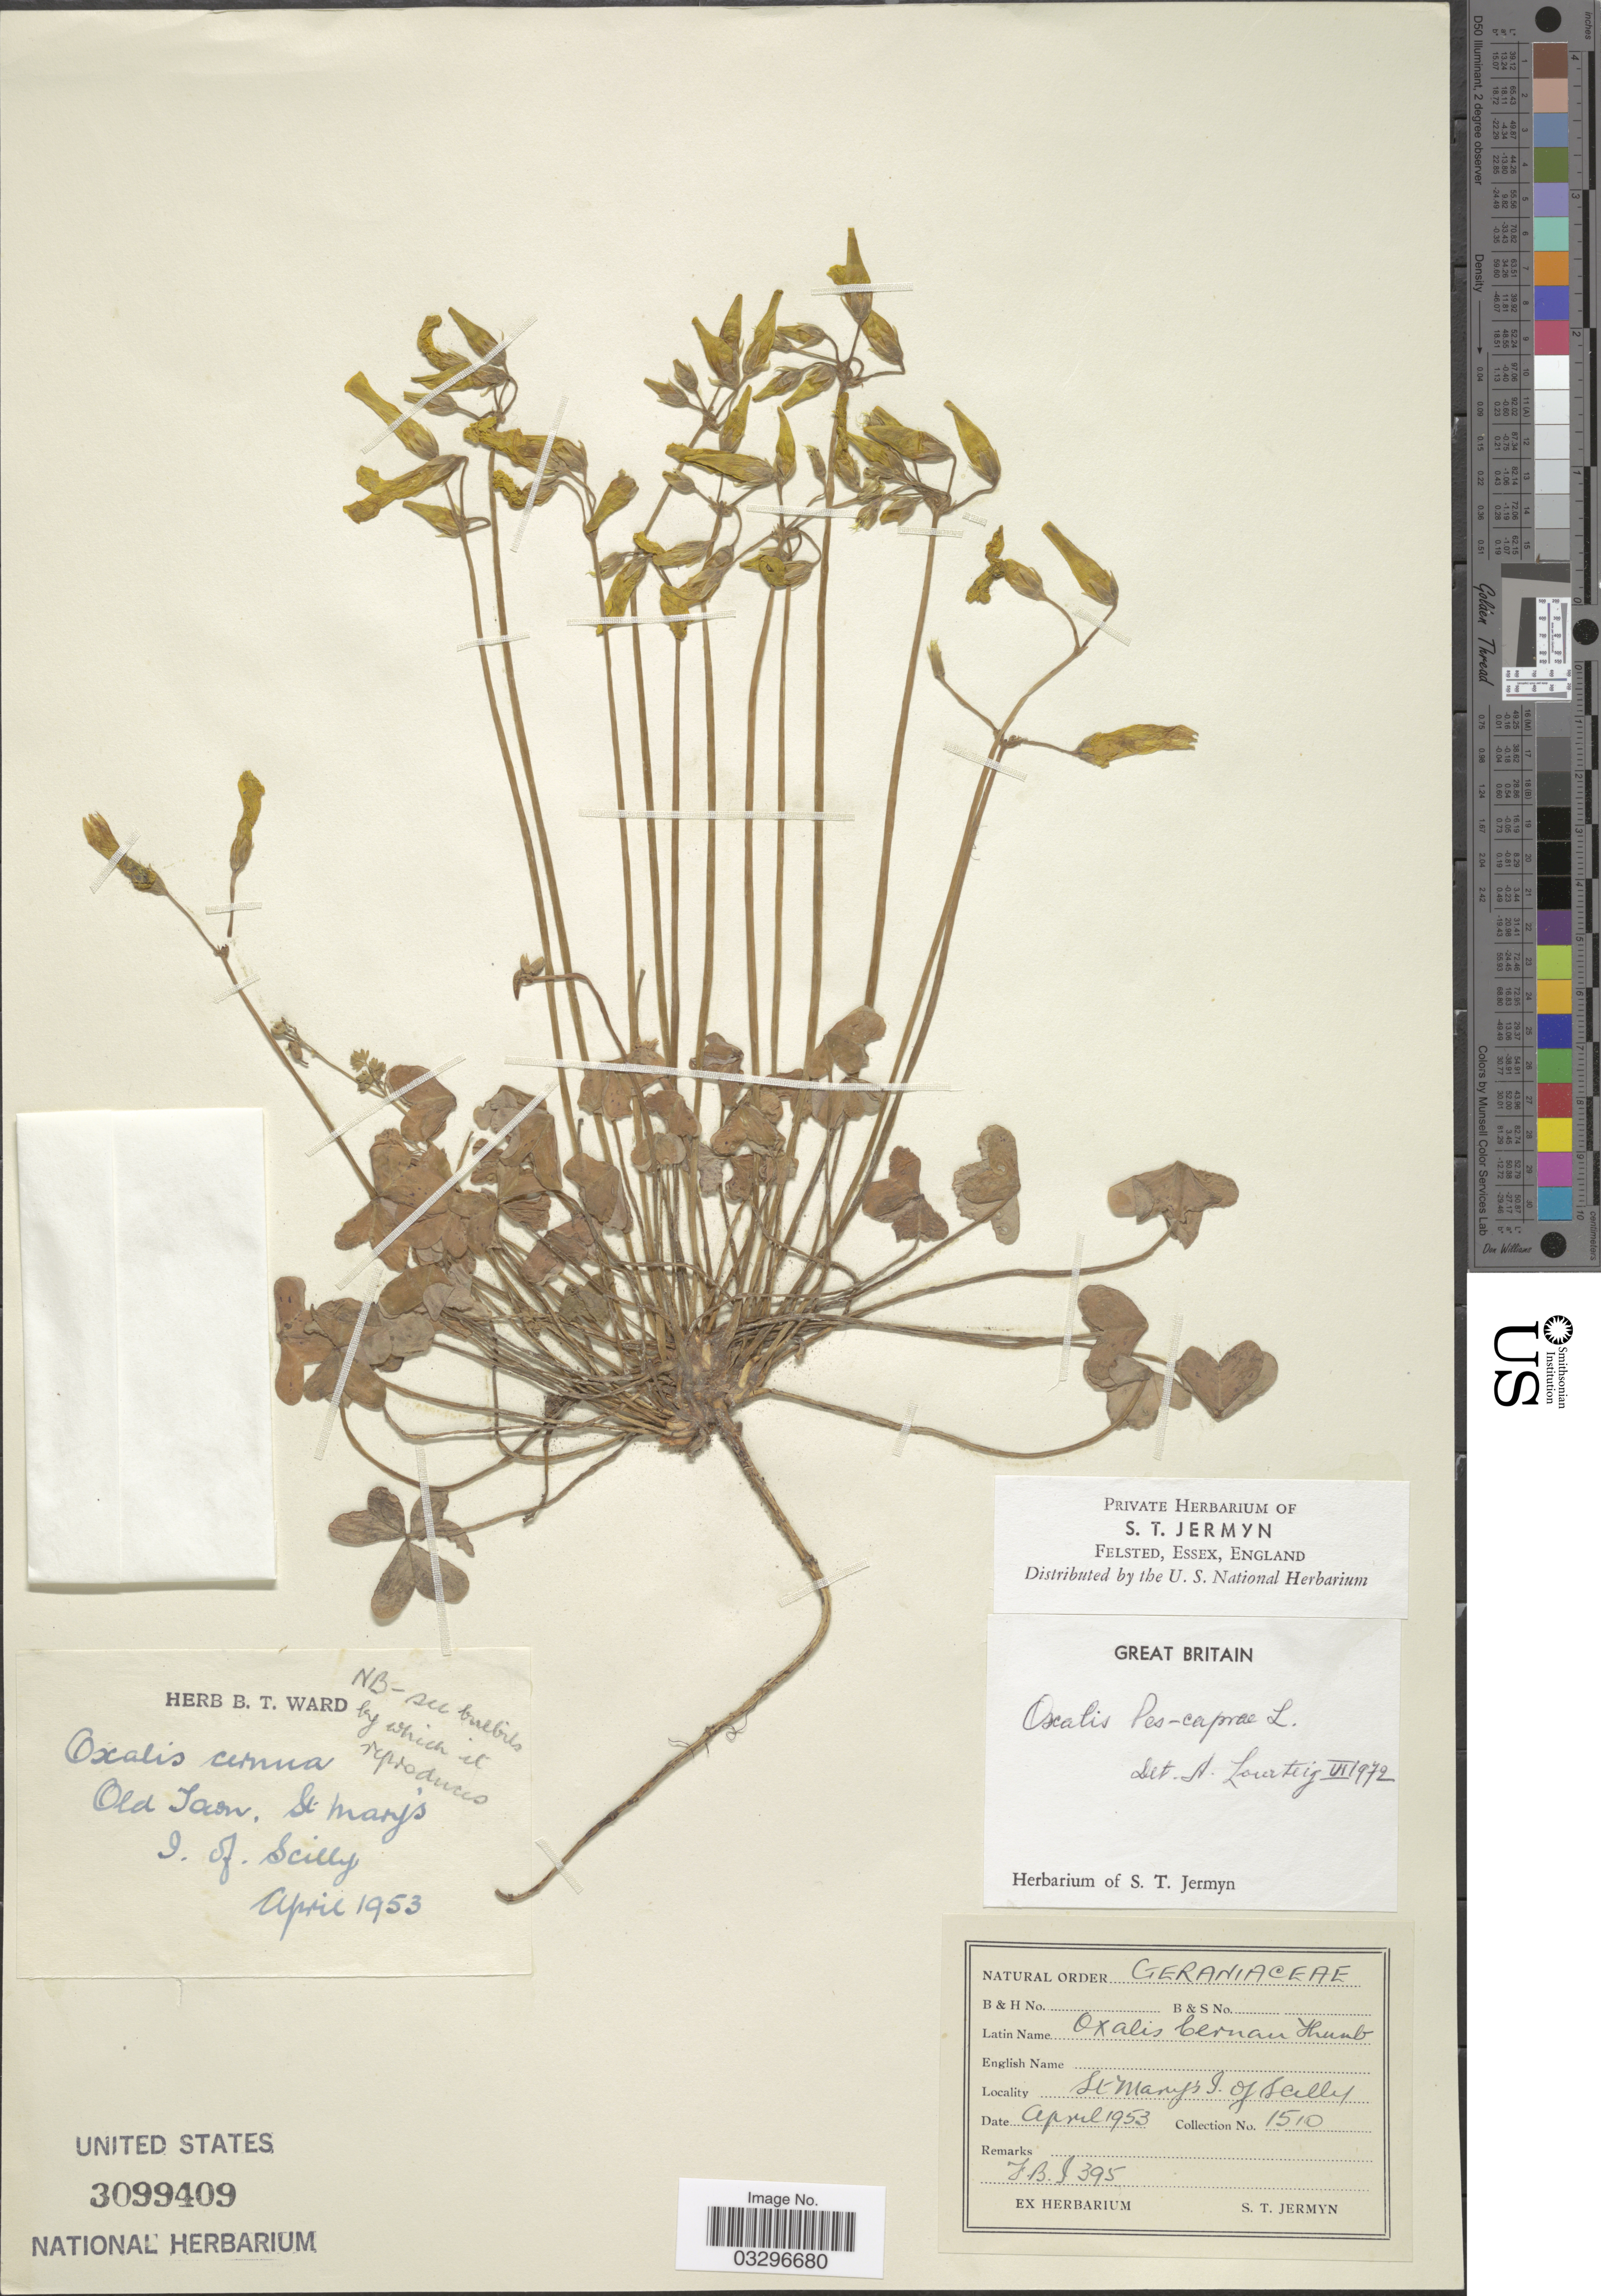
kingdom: Plantae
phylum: Tracheophyta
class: Magnoliopsida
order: Oxalidales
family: Oxalidaceae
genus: Oxalis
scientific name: Oxalis pes-caprae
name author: L.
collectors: S. Jermyn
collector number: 1510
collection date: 1953-04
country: United Kingdom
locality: Great Britain, St Mary's I. of Scilly.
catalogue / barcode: US 3099409